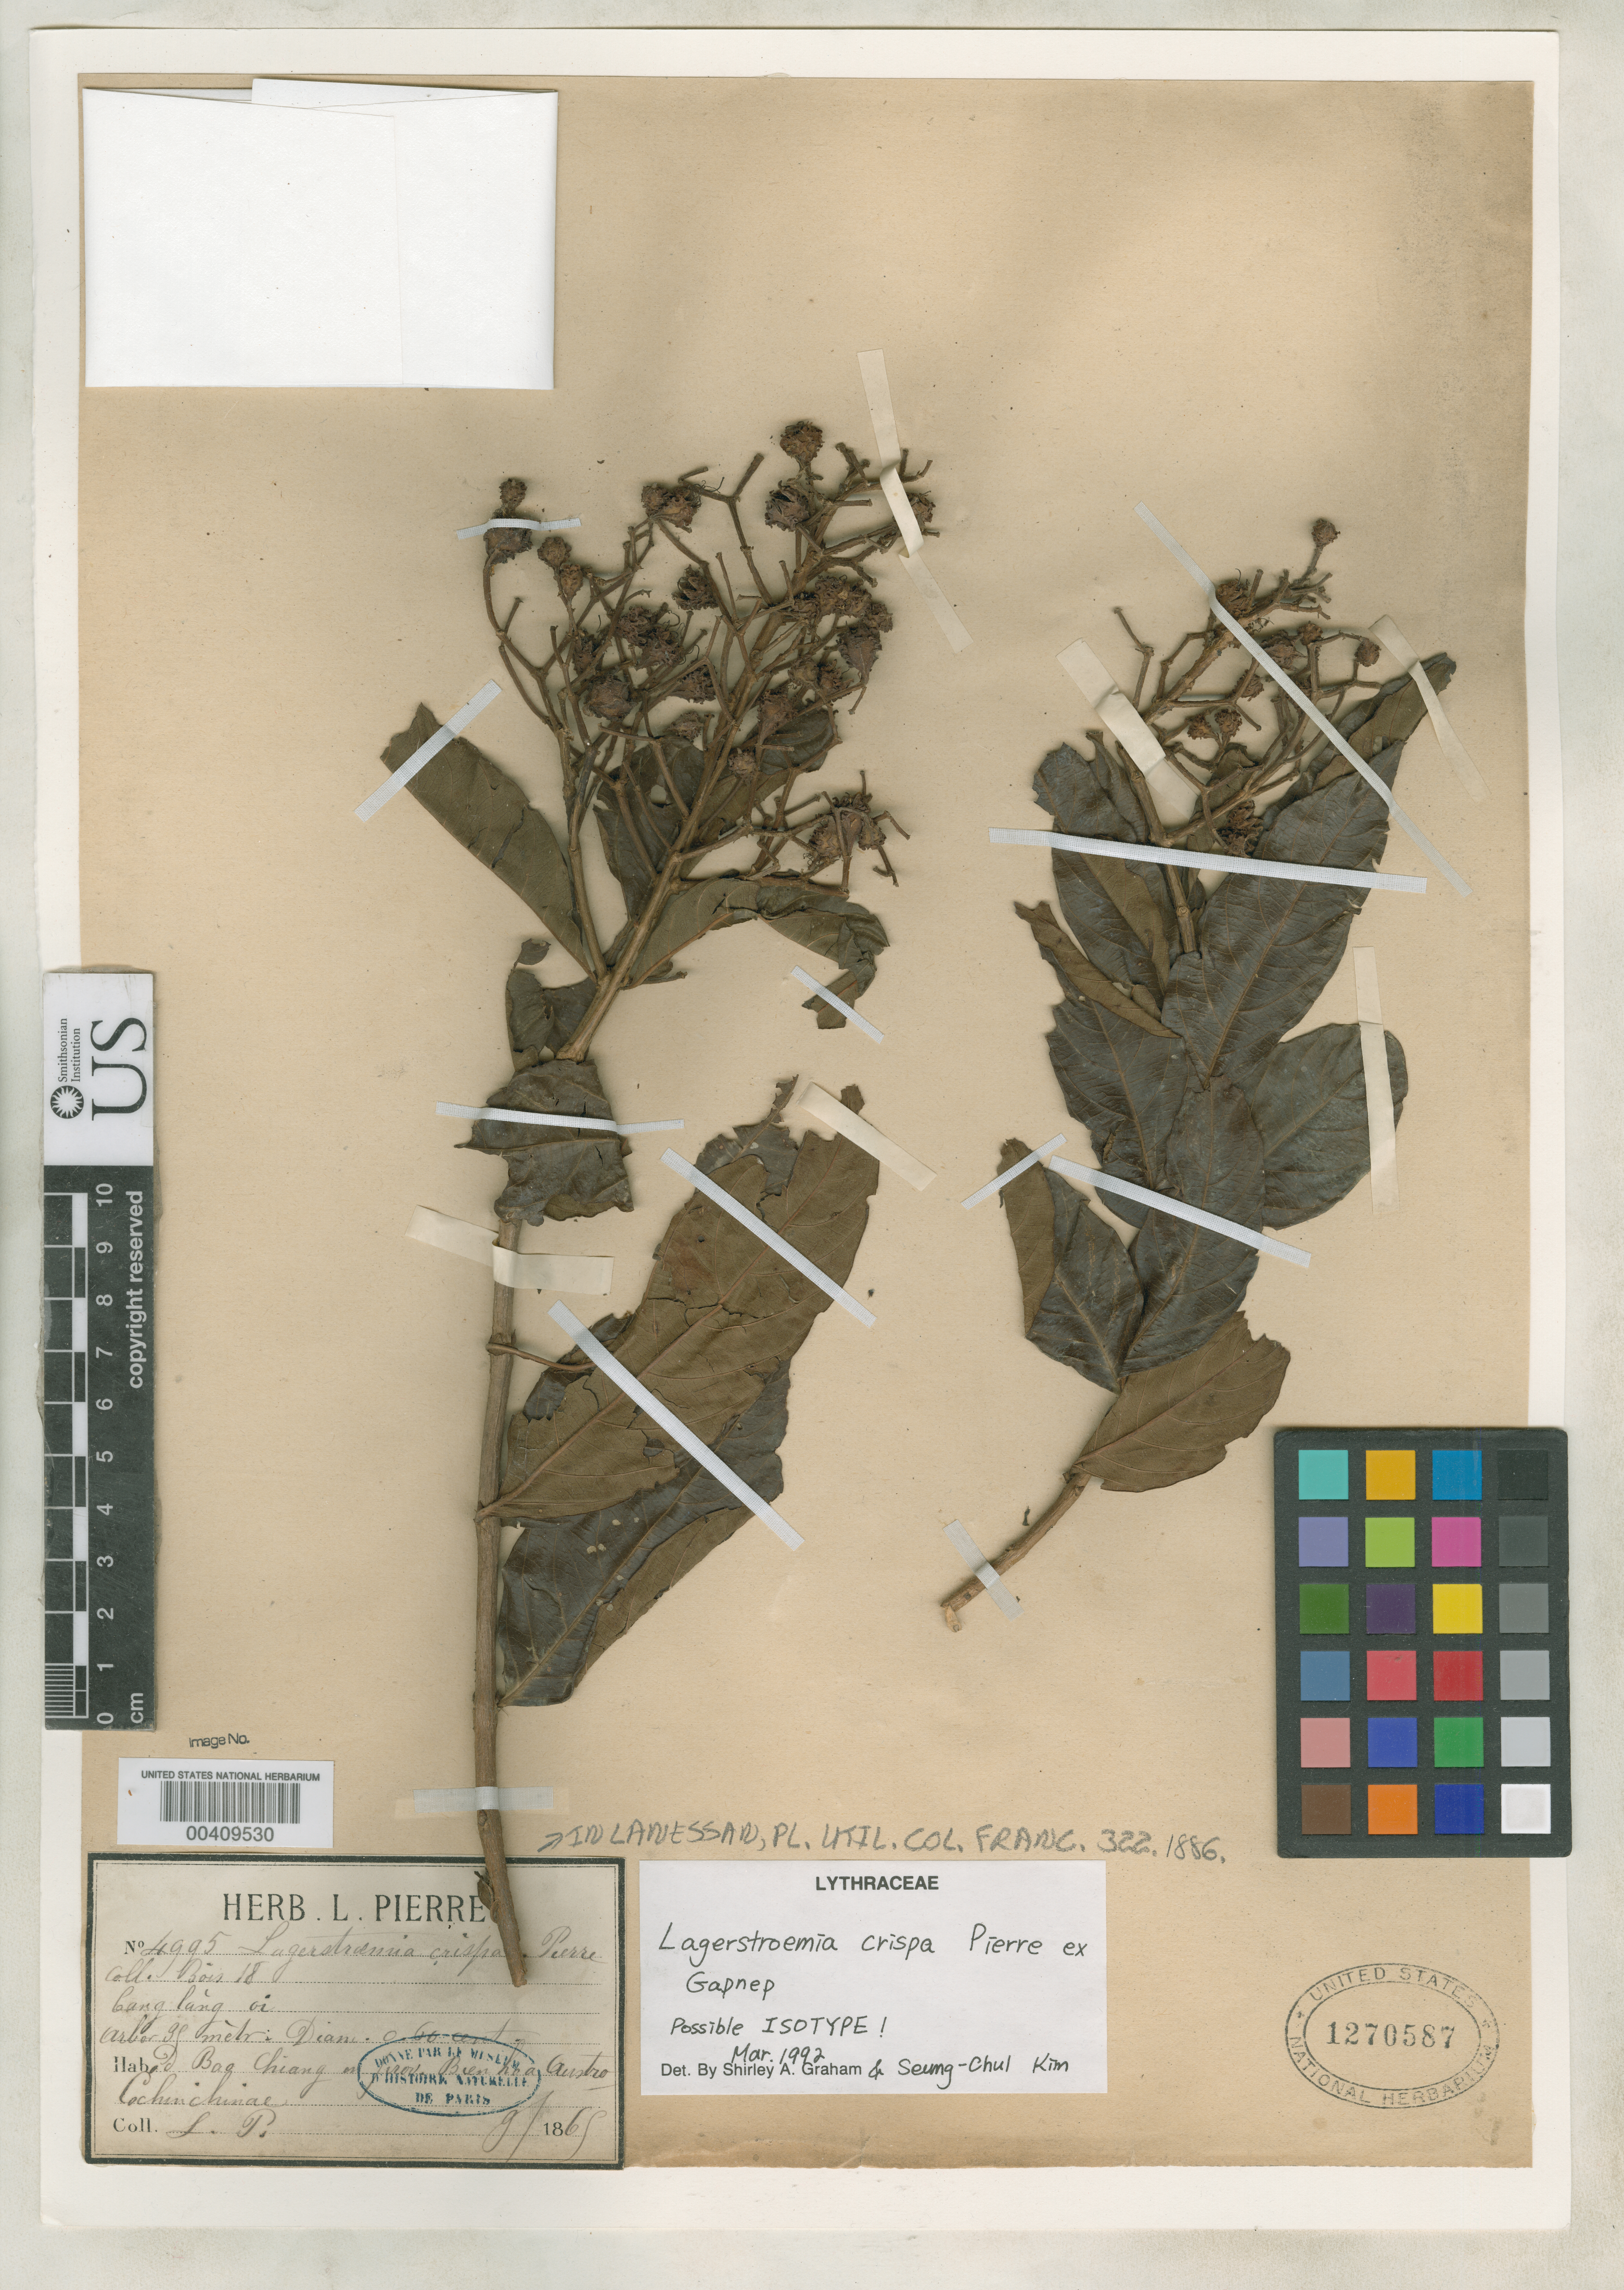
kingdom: Plantae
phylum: Tracheophyta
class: Magnoliopsida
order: Myrtales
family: Lythraceae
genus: Lagerstroemia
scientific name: Lagerstroemia crispa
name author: Pierre in Laness.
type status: Isotype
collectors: J. Pierre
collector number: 4995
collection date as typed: Sep 1865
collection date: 1865-09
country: Vietnam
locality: Bao Chiang on Prov. bein Haoaustro Cochinchinae.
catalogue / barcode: US 1270587